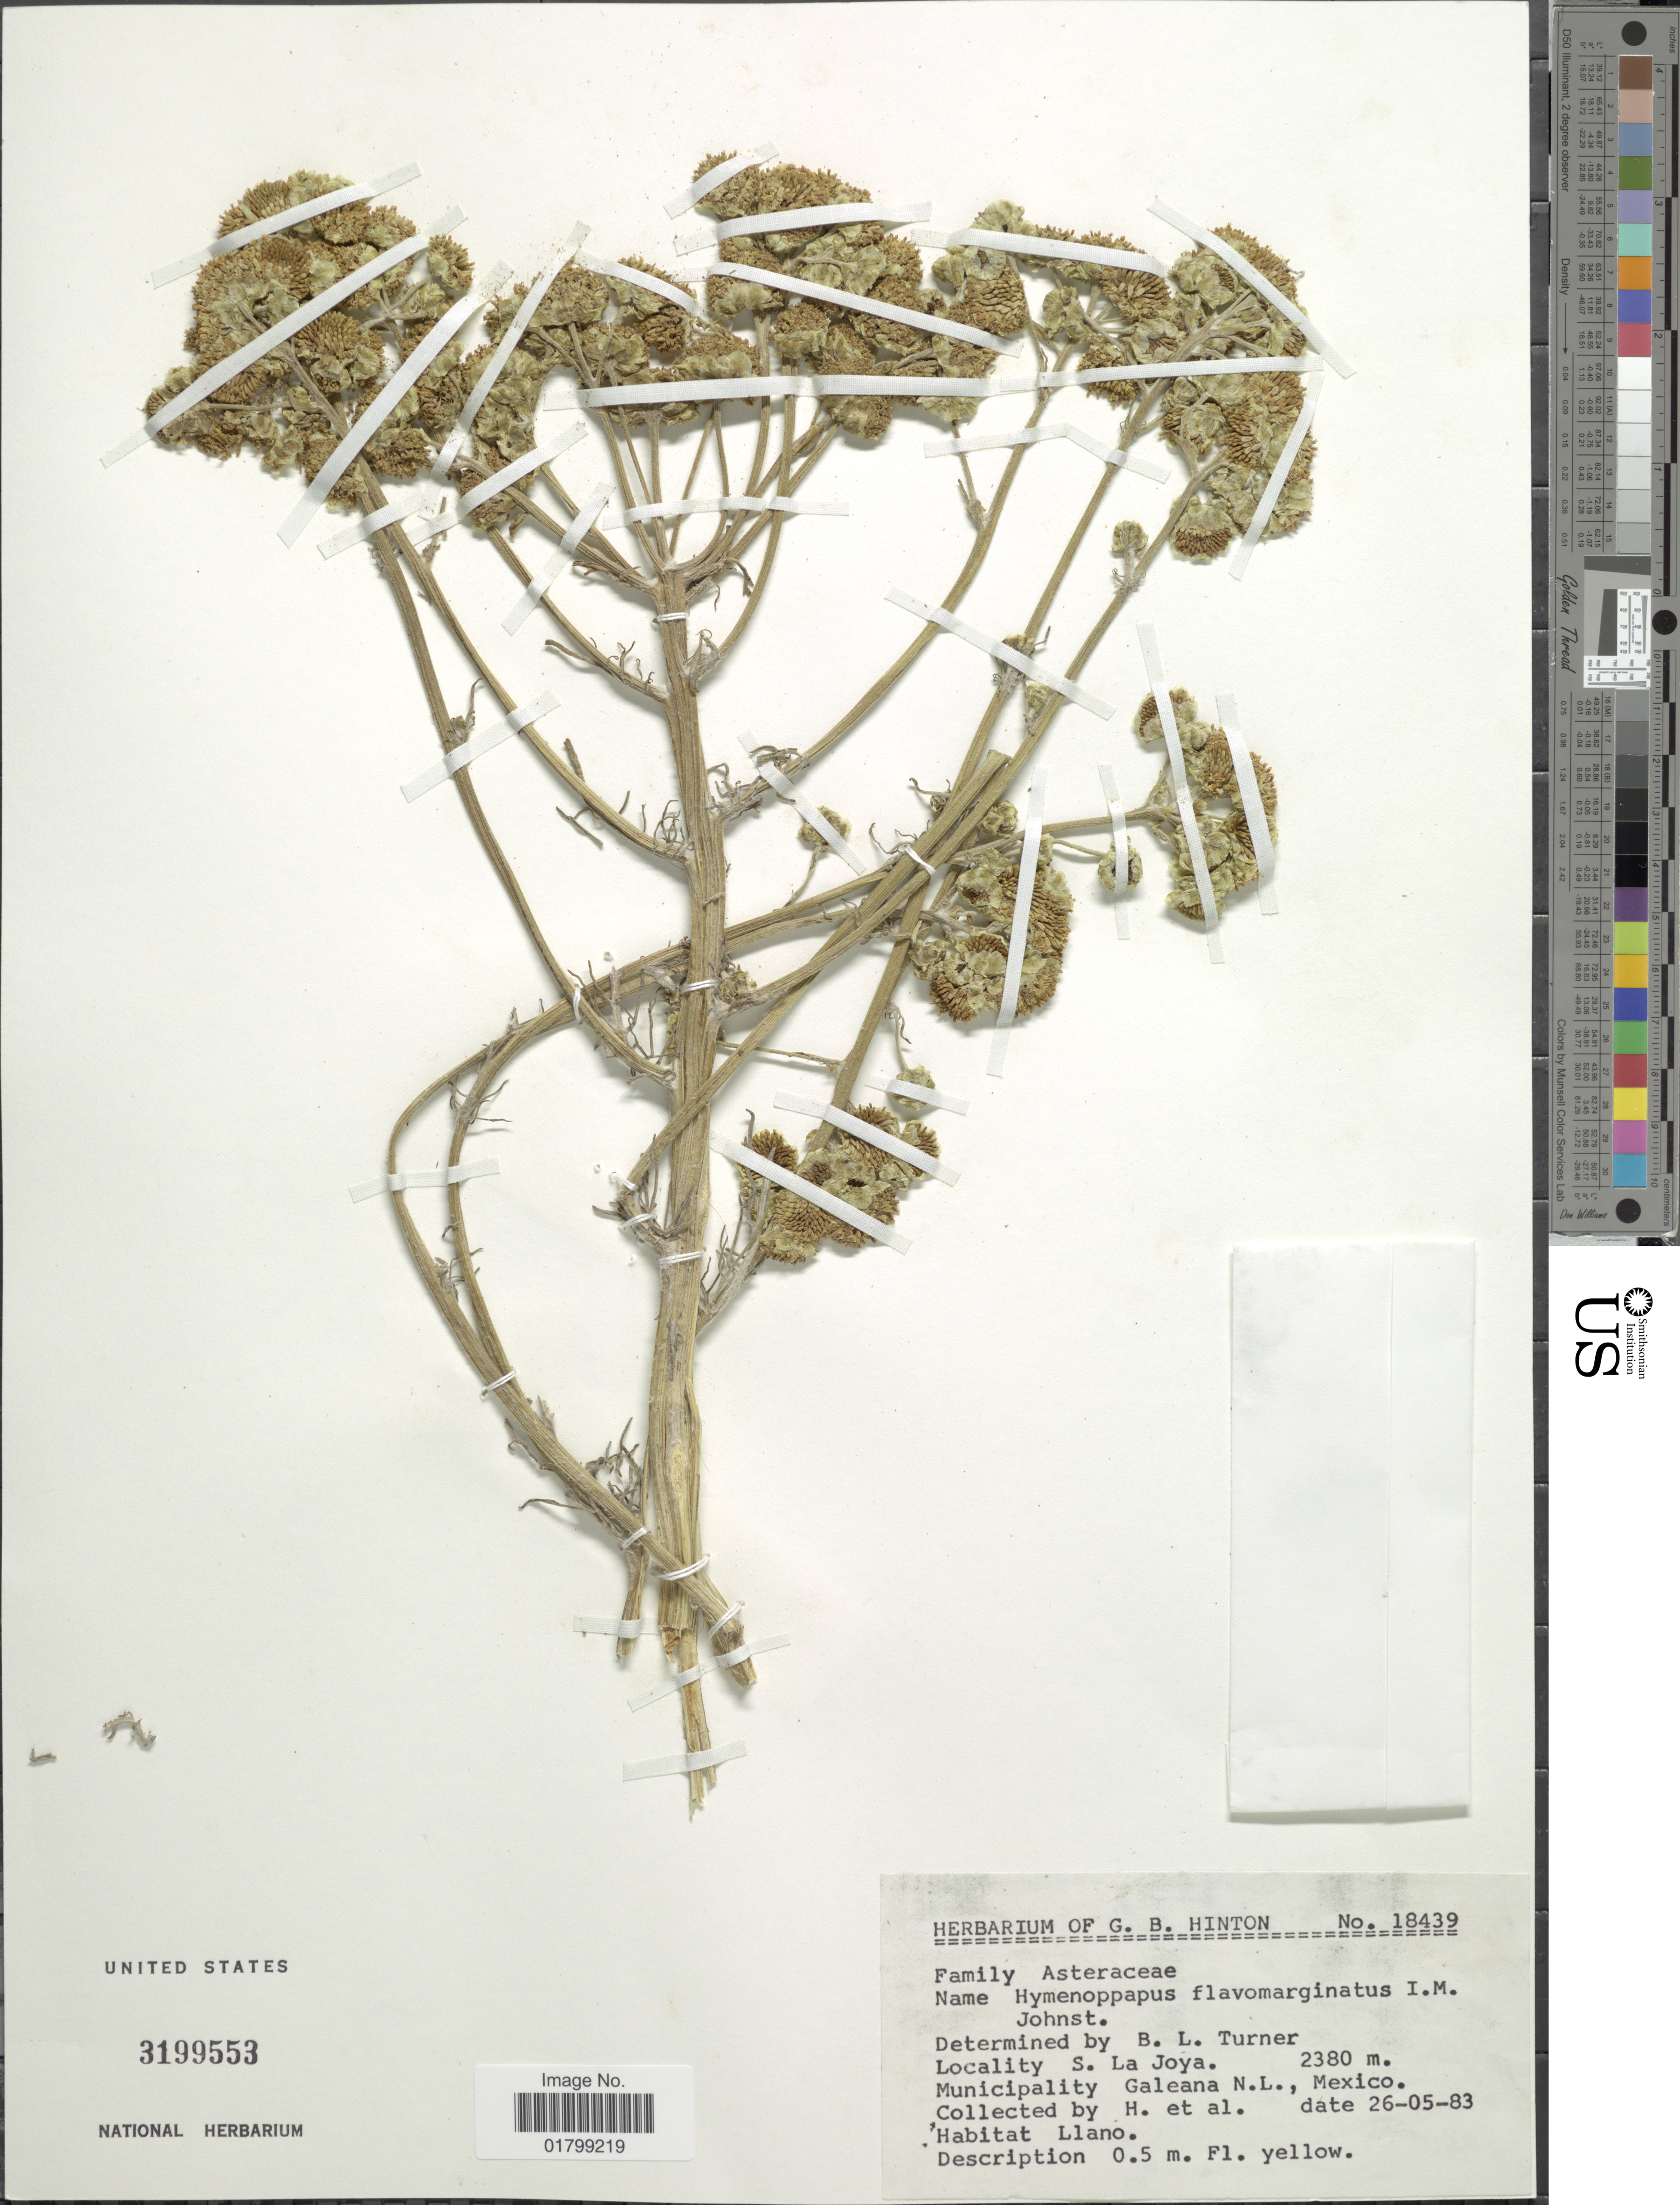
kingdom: Plantae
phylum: Tracheophyta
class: Magnoliopsida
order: Asterales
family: Asteraceae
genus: Hymenopappus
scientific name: Hymenopappus flavomarginatus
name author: I.M. Johnst.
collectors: G. B. Hinton & et al.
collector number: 18439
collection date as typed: Transcribed d/m/y: 26/5/83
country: Mexico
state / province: Nuevo León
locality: S. La Joya, Galeana N.L.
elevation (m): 2380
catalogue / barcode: US 3199553